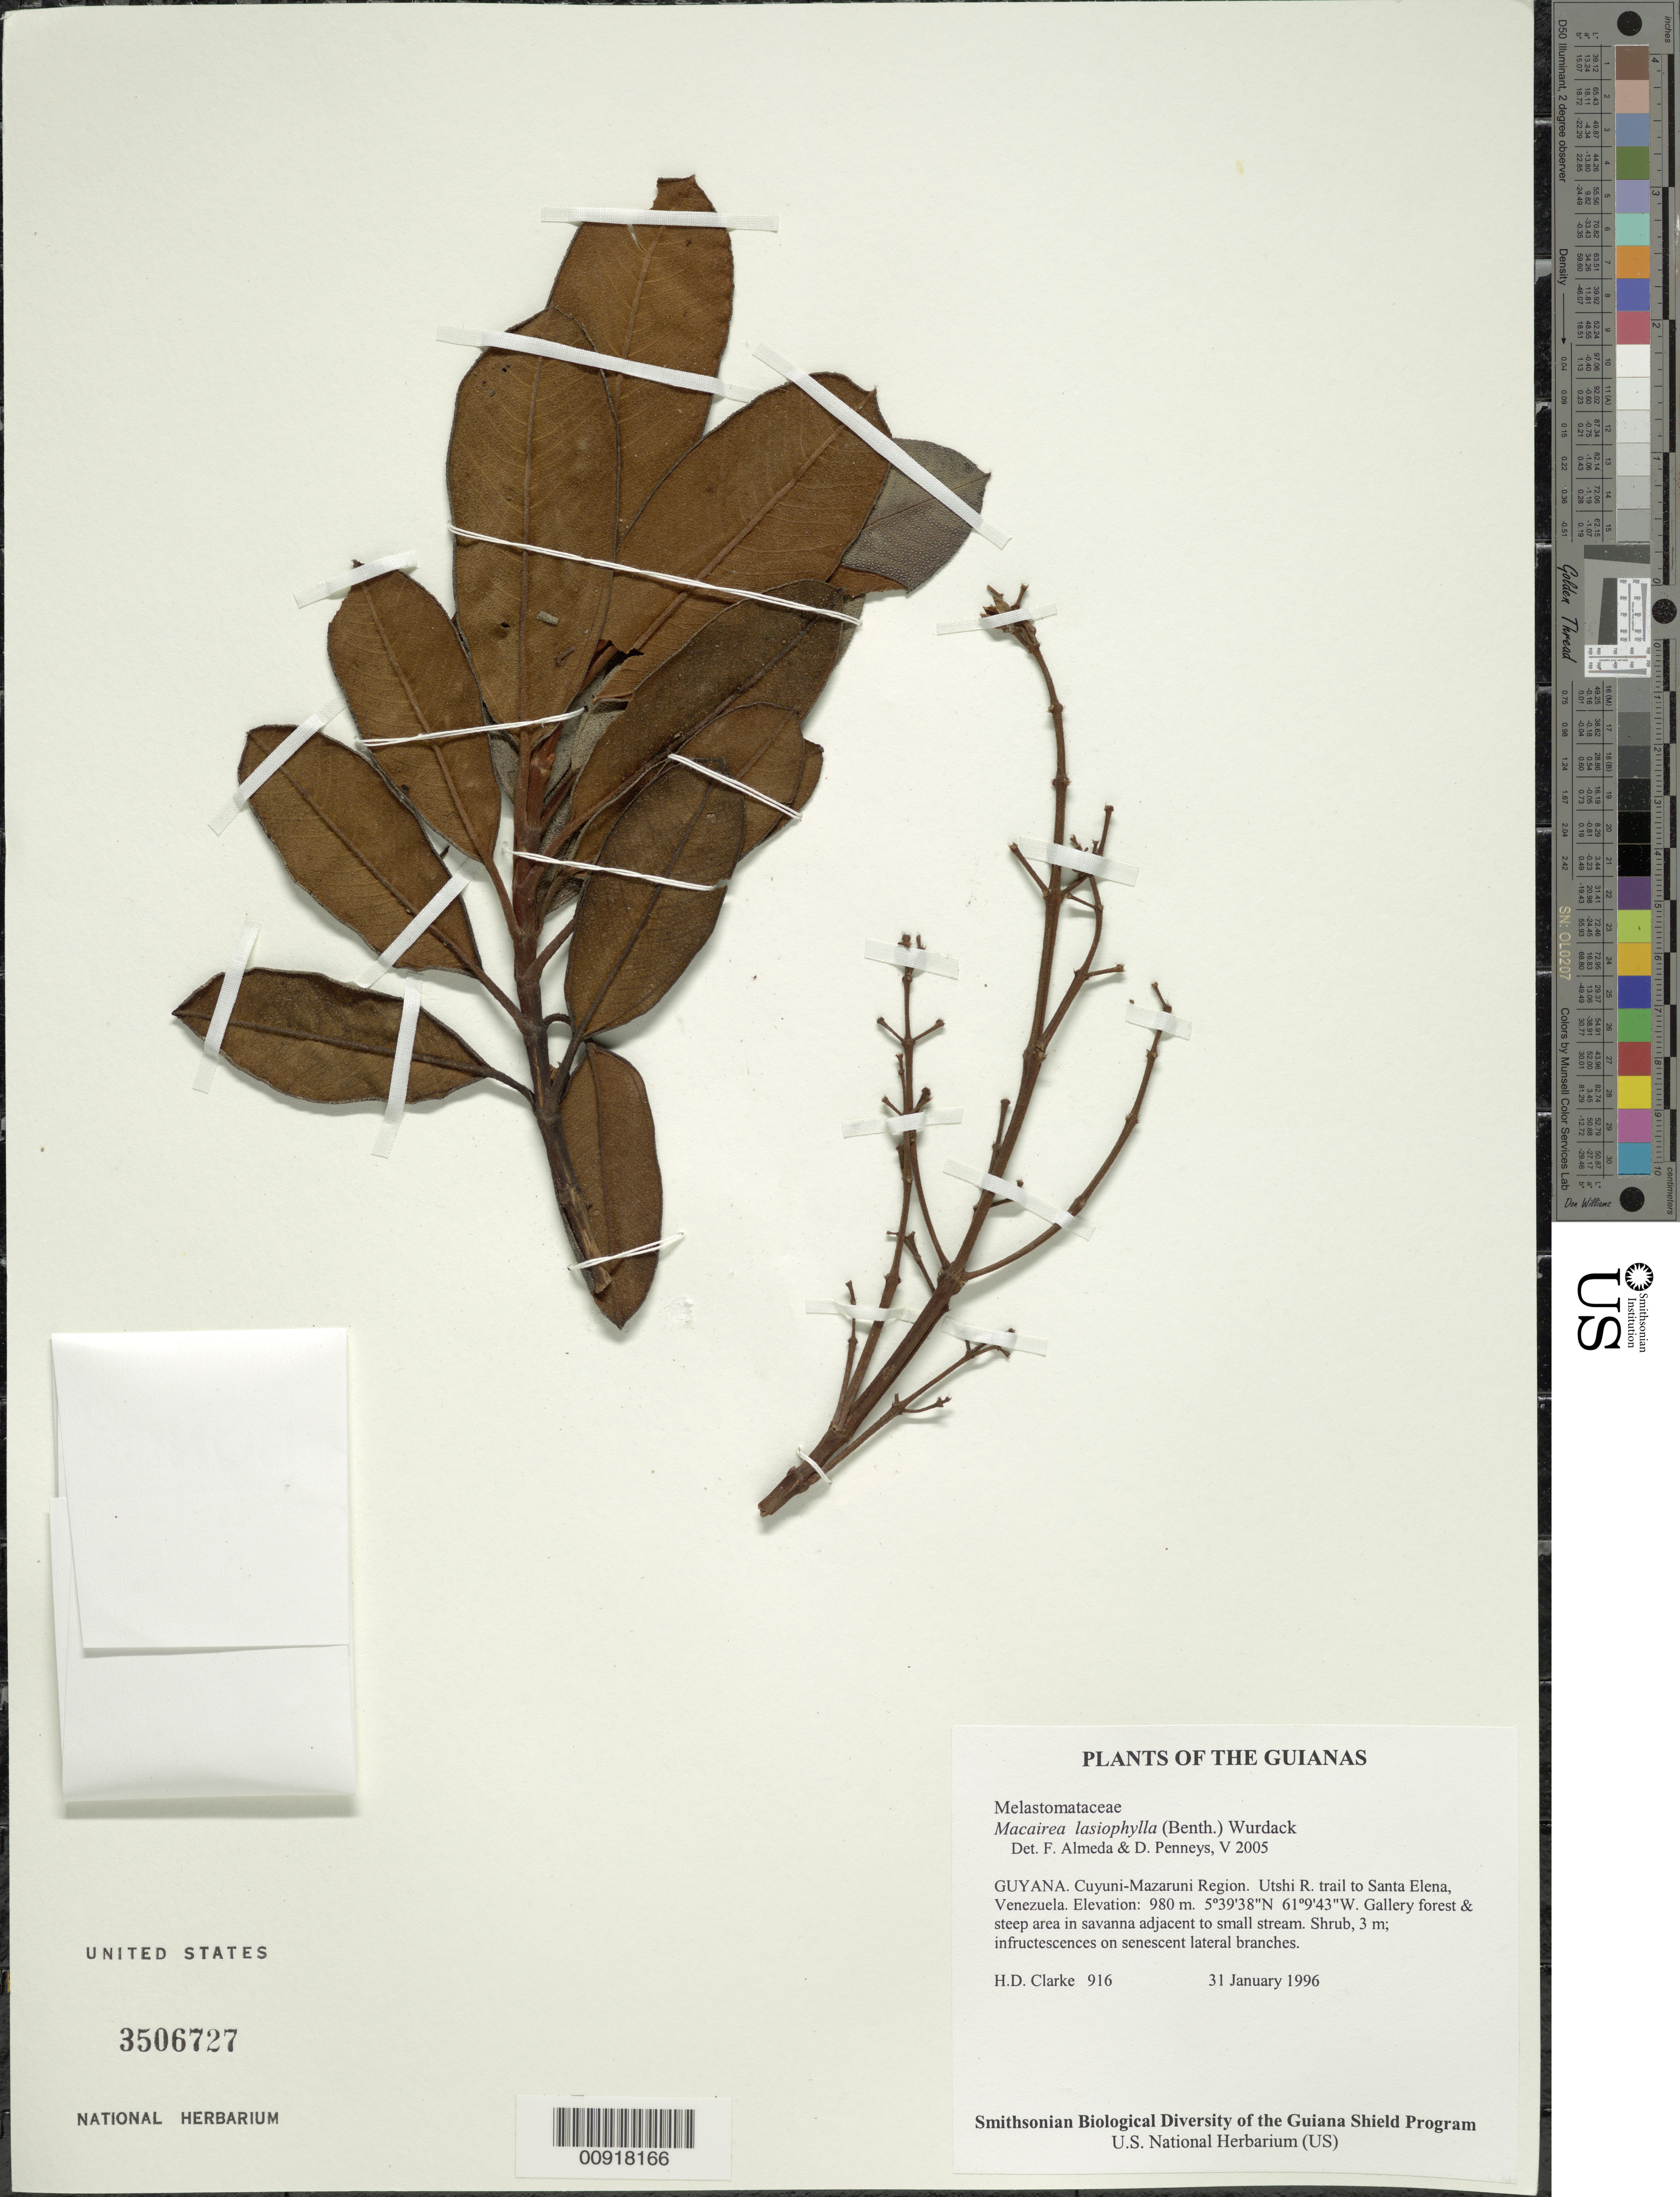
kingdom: Plantae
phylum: Tracheophyta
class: Magnoliopsida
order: Myrtales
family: Melastomataceae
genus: Macairea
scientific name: Macairea aspera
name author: N.E. Br.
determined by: Nunes da Silva, Diego, (RB), Jardim Botanico do Rio de Janeiro - Herbario (BRAZIL)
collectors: H. D. Clarke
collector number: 916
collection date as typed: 31 January 1996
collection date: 1996-01-31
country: Guyana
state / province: Cuyuni-Mazaruni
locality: Utshi R. trail to Santa Elena, Venezuela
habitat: Gallery forest & steep area in savanna adjacent to small stream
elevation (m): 980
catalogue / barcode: US 3506727